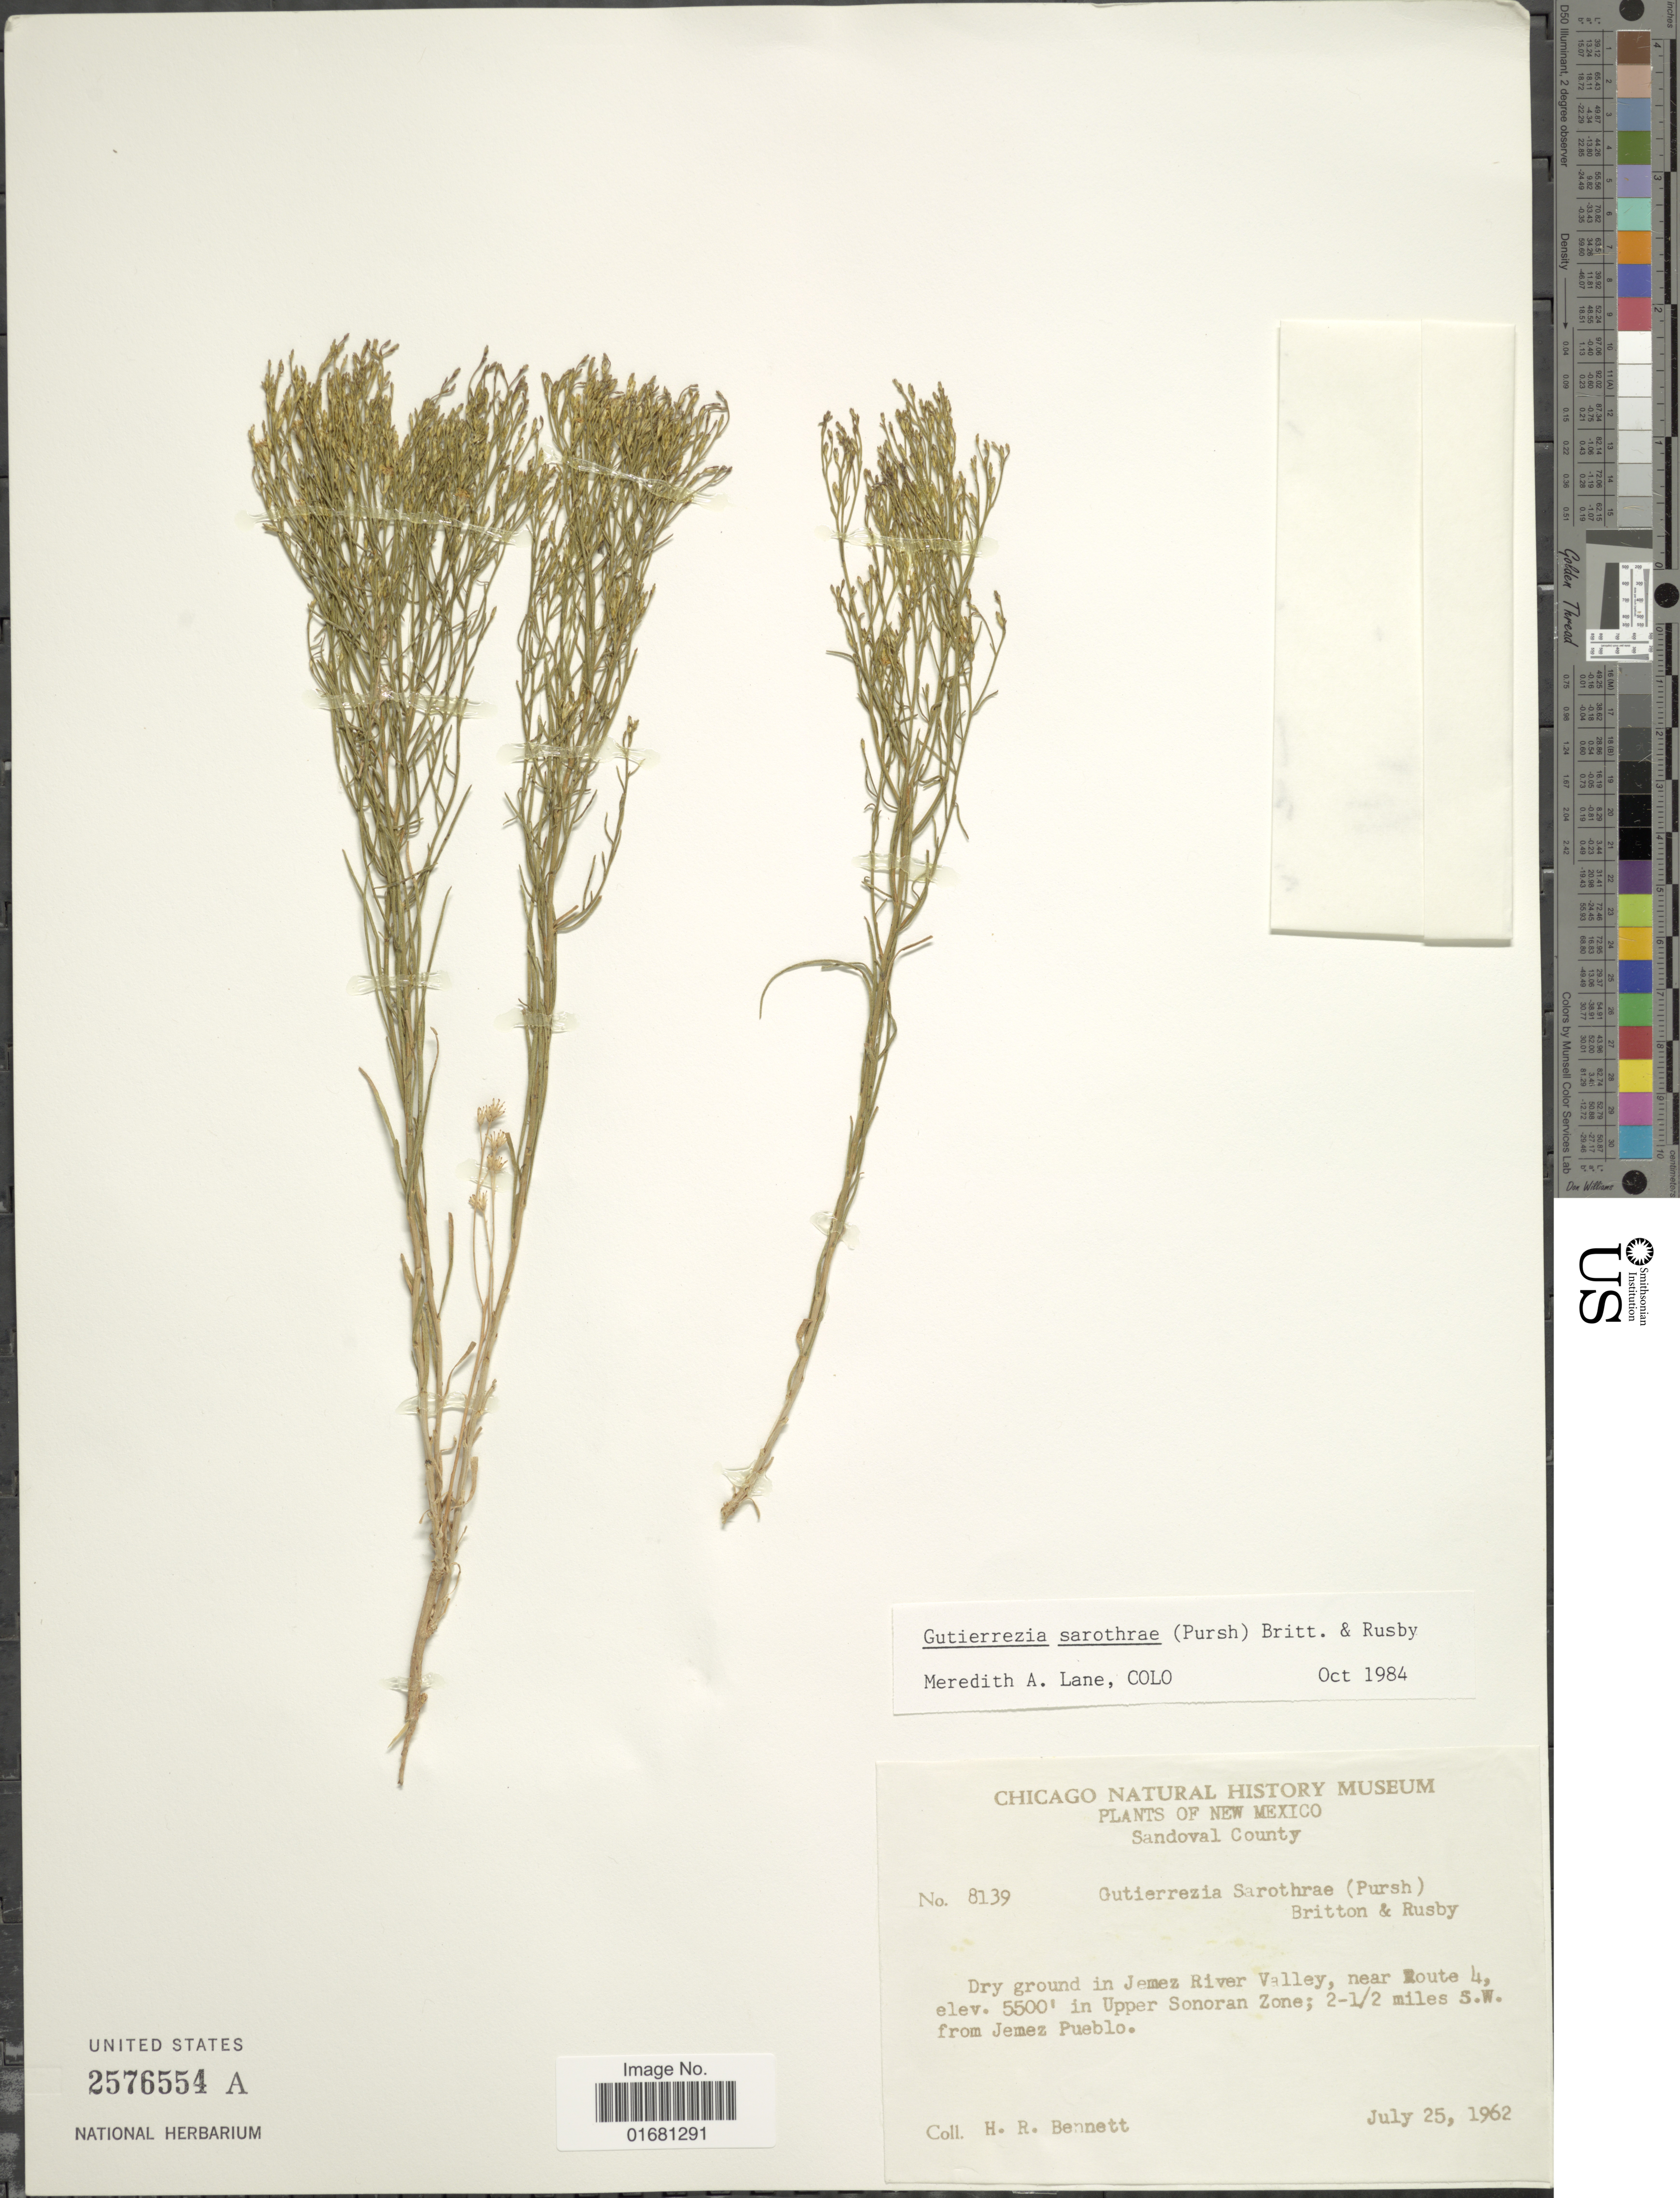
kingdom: Plantae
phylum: Tracheophyta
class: Magnoliopsida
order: Asterales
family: Asteraceae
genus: Gutierrezia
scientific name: Gutierrezia sarothrae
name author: (Pursh) Britton & Rusby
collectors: H. R. Bennett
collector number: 8139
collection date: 1962-07-25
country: United States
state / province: New Mexico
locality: New Mexico. Sandoval County. Dry ground in Jemez River Valley, near Route 4, in Upper Sonoran Zone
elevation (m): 1676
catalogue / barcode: US 2576554A